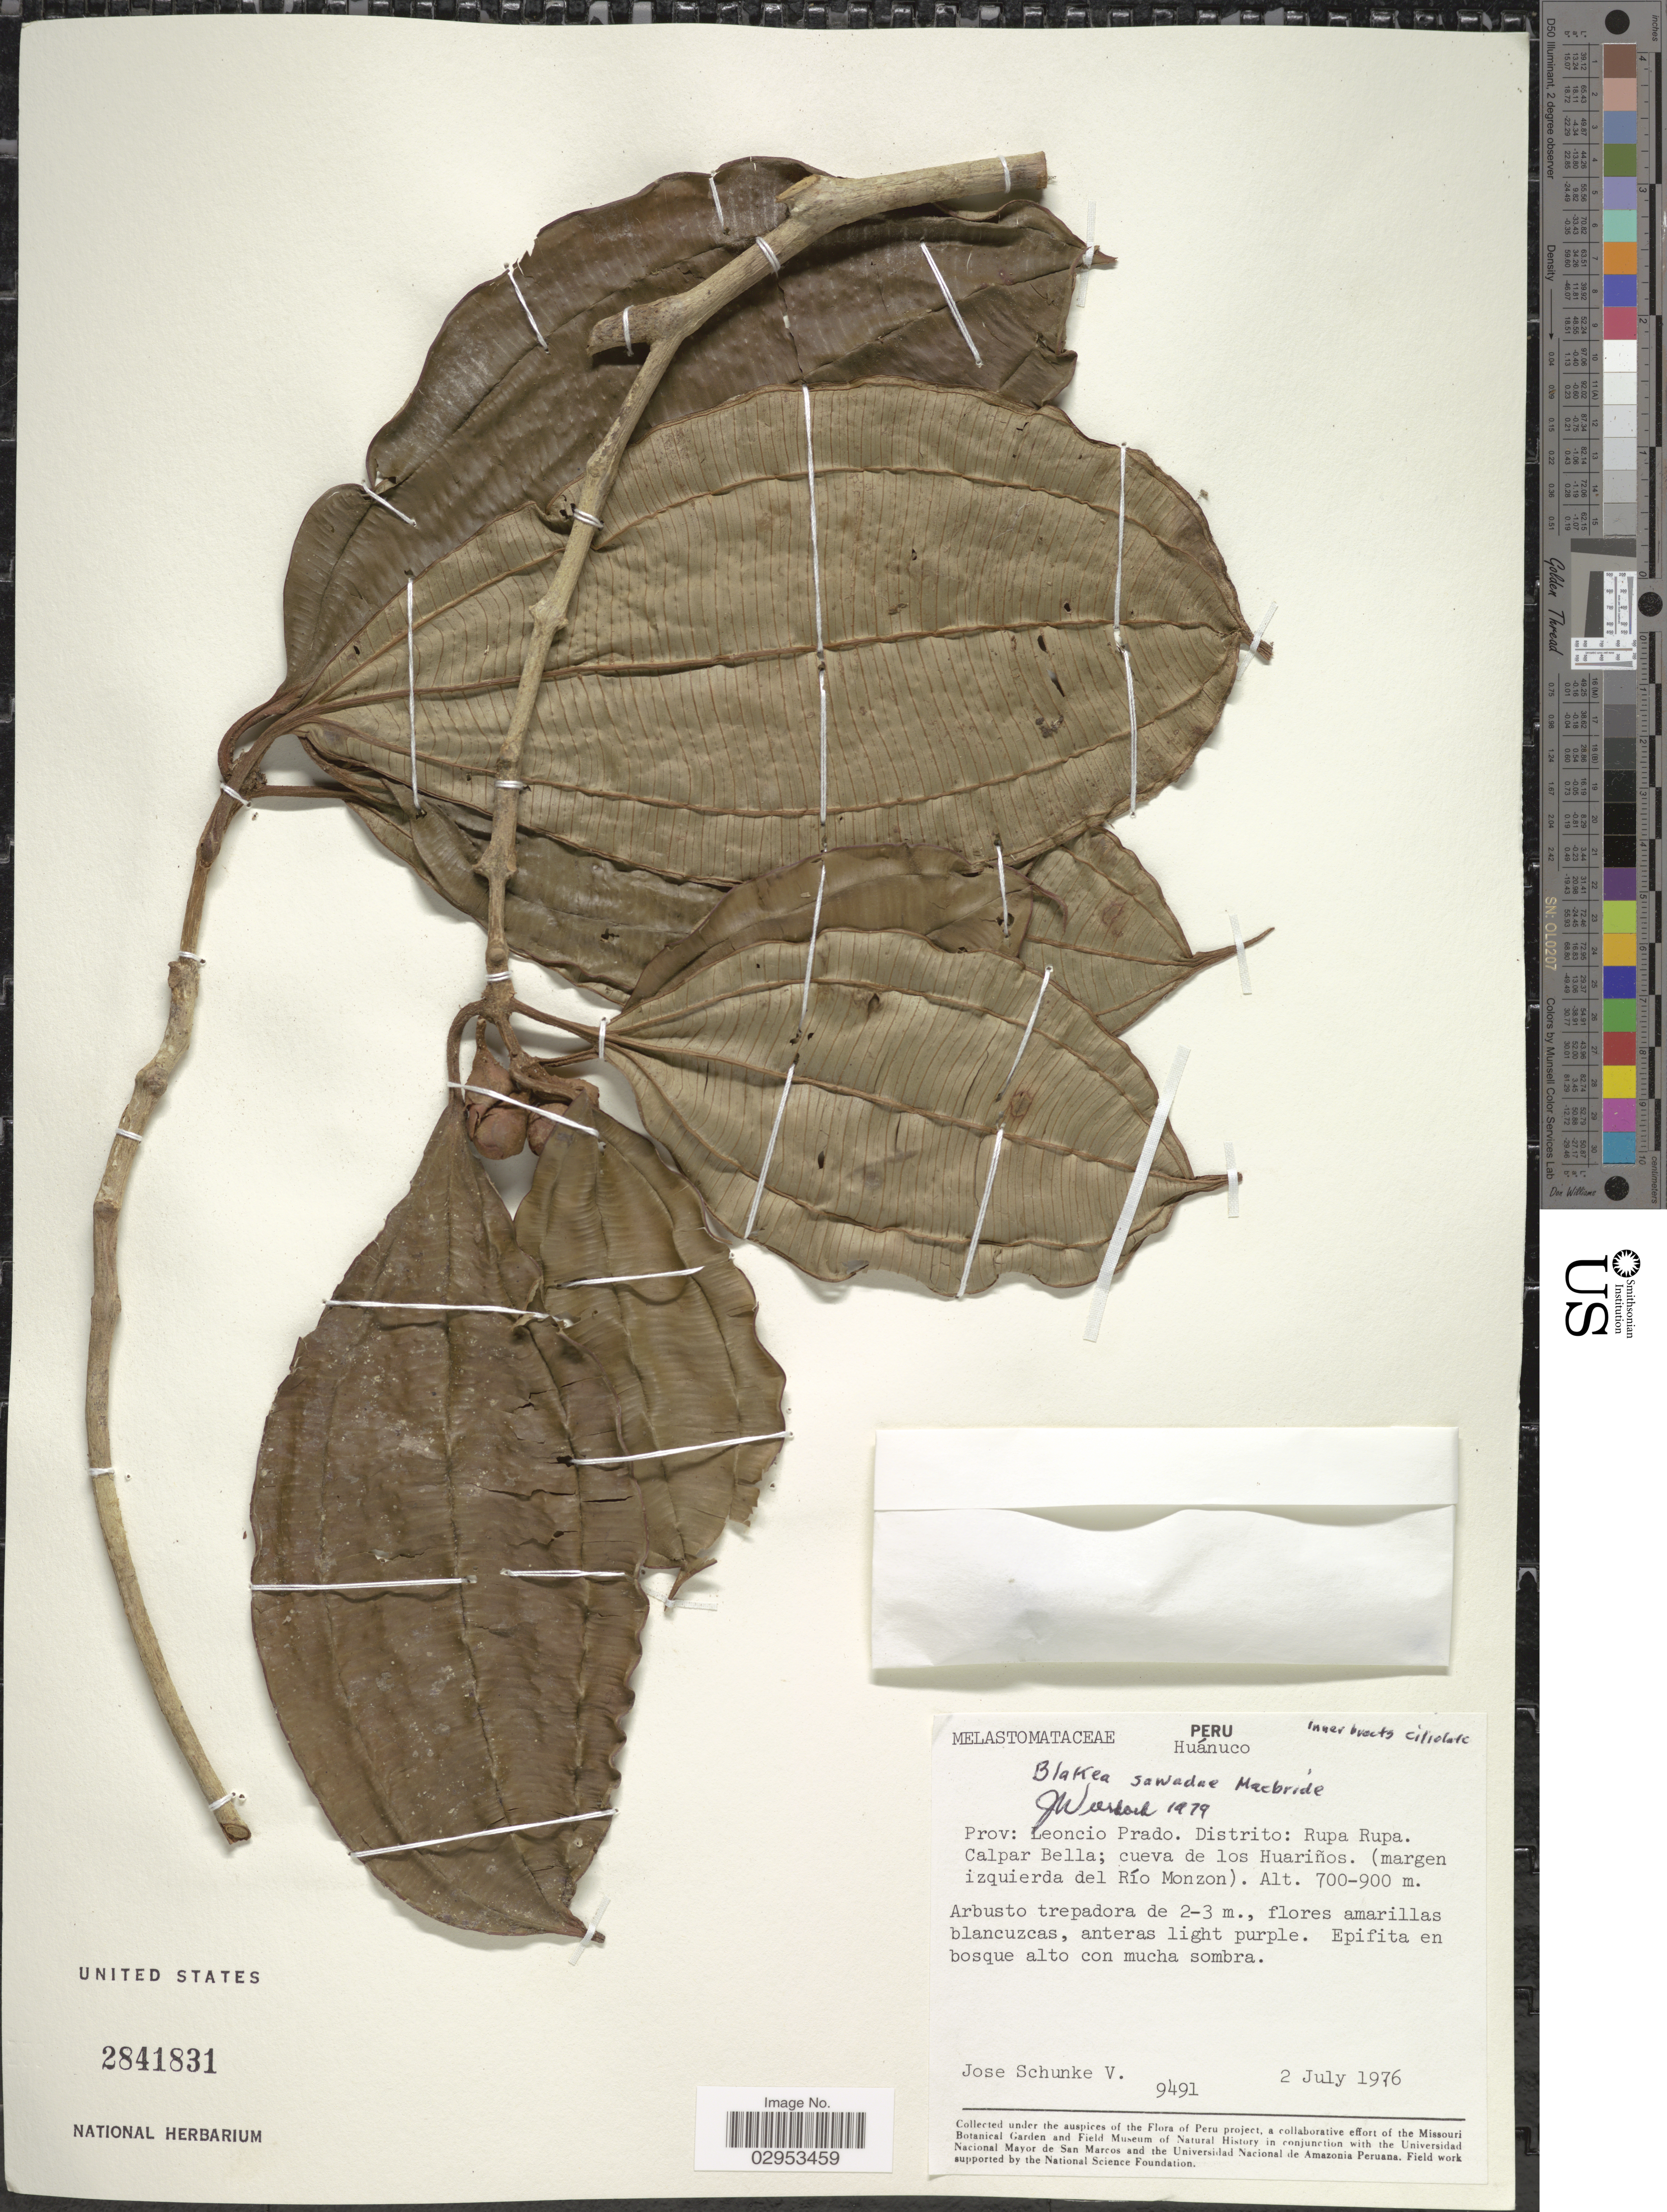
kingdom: Plantae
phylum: Tracheophyta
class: Magnoliopsida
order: Myrtales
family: Melastomataceae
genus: Blakea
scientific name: Blakea sawadae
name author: J.F. Macbr.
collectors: J. Schunke Vigo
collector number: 9491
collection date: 1976-07-02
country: Peru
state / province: Huánuco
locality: Prov: Leoncio Prado. Distrito: Rupa Rupa. Calpar Bella; cueva de los Huariños (margen izquierda del Río Monzon).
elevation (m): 700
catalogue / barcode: US 2841831